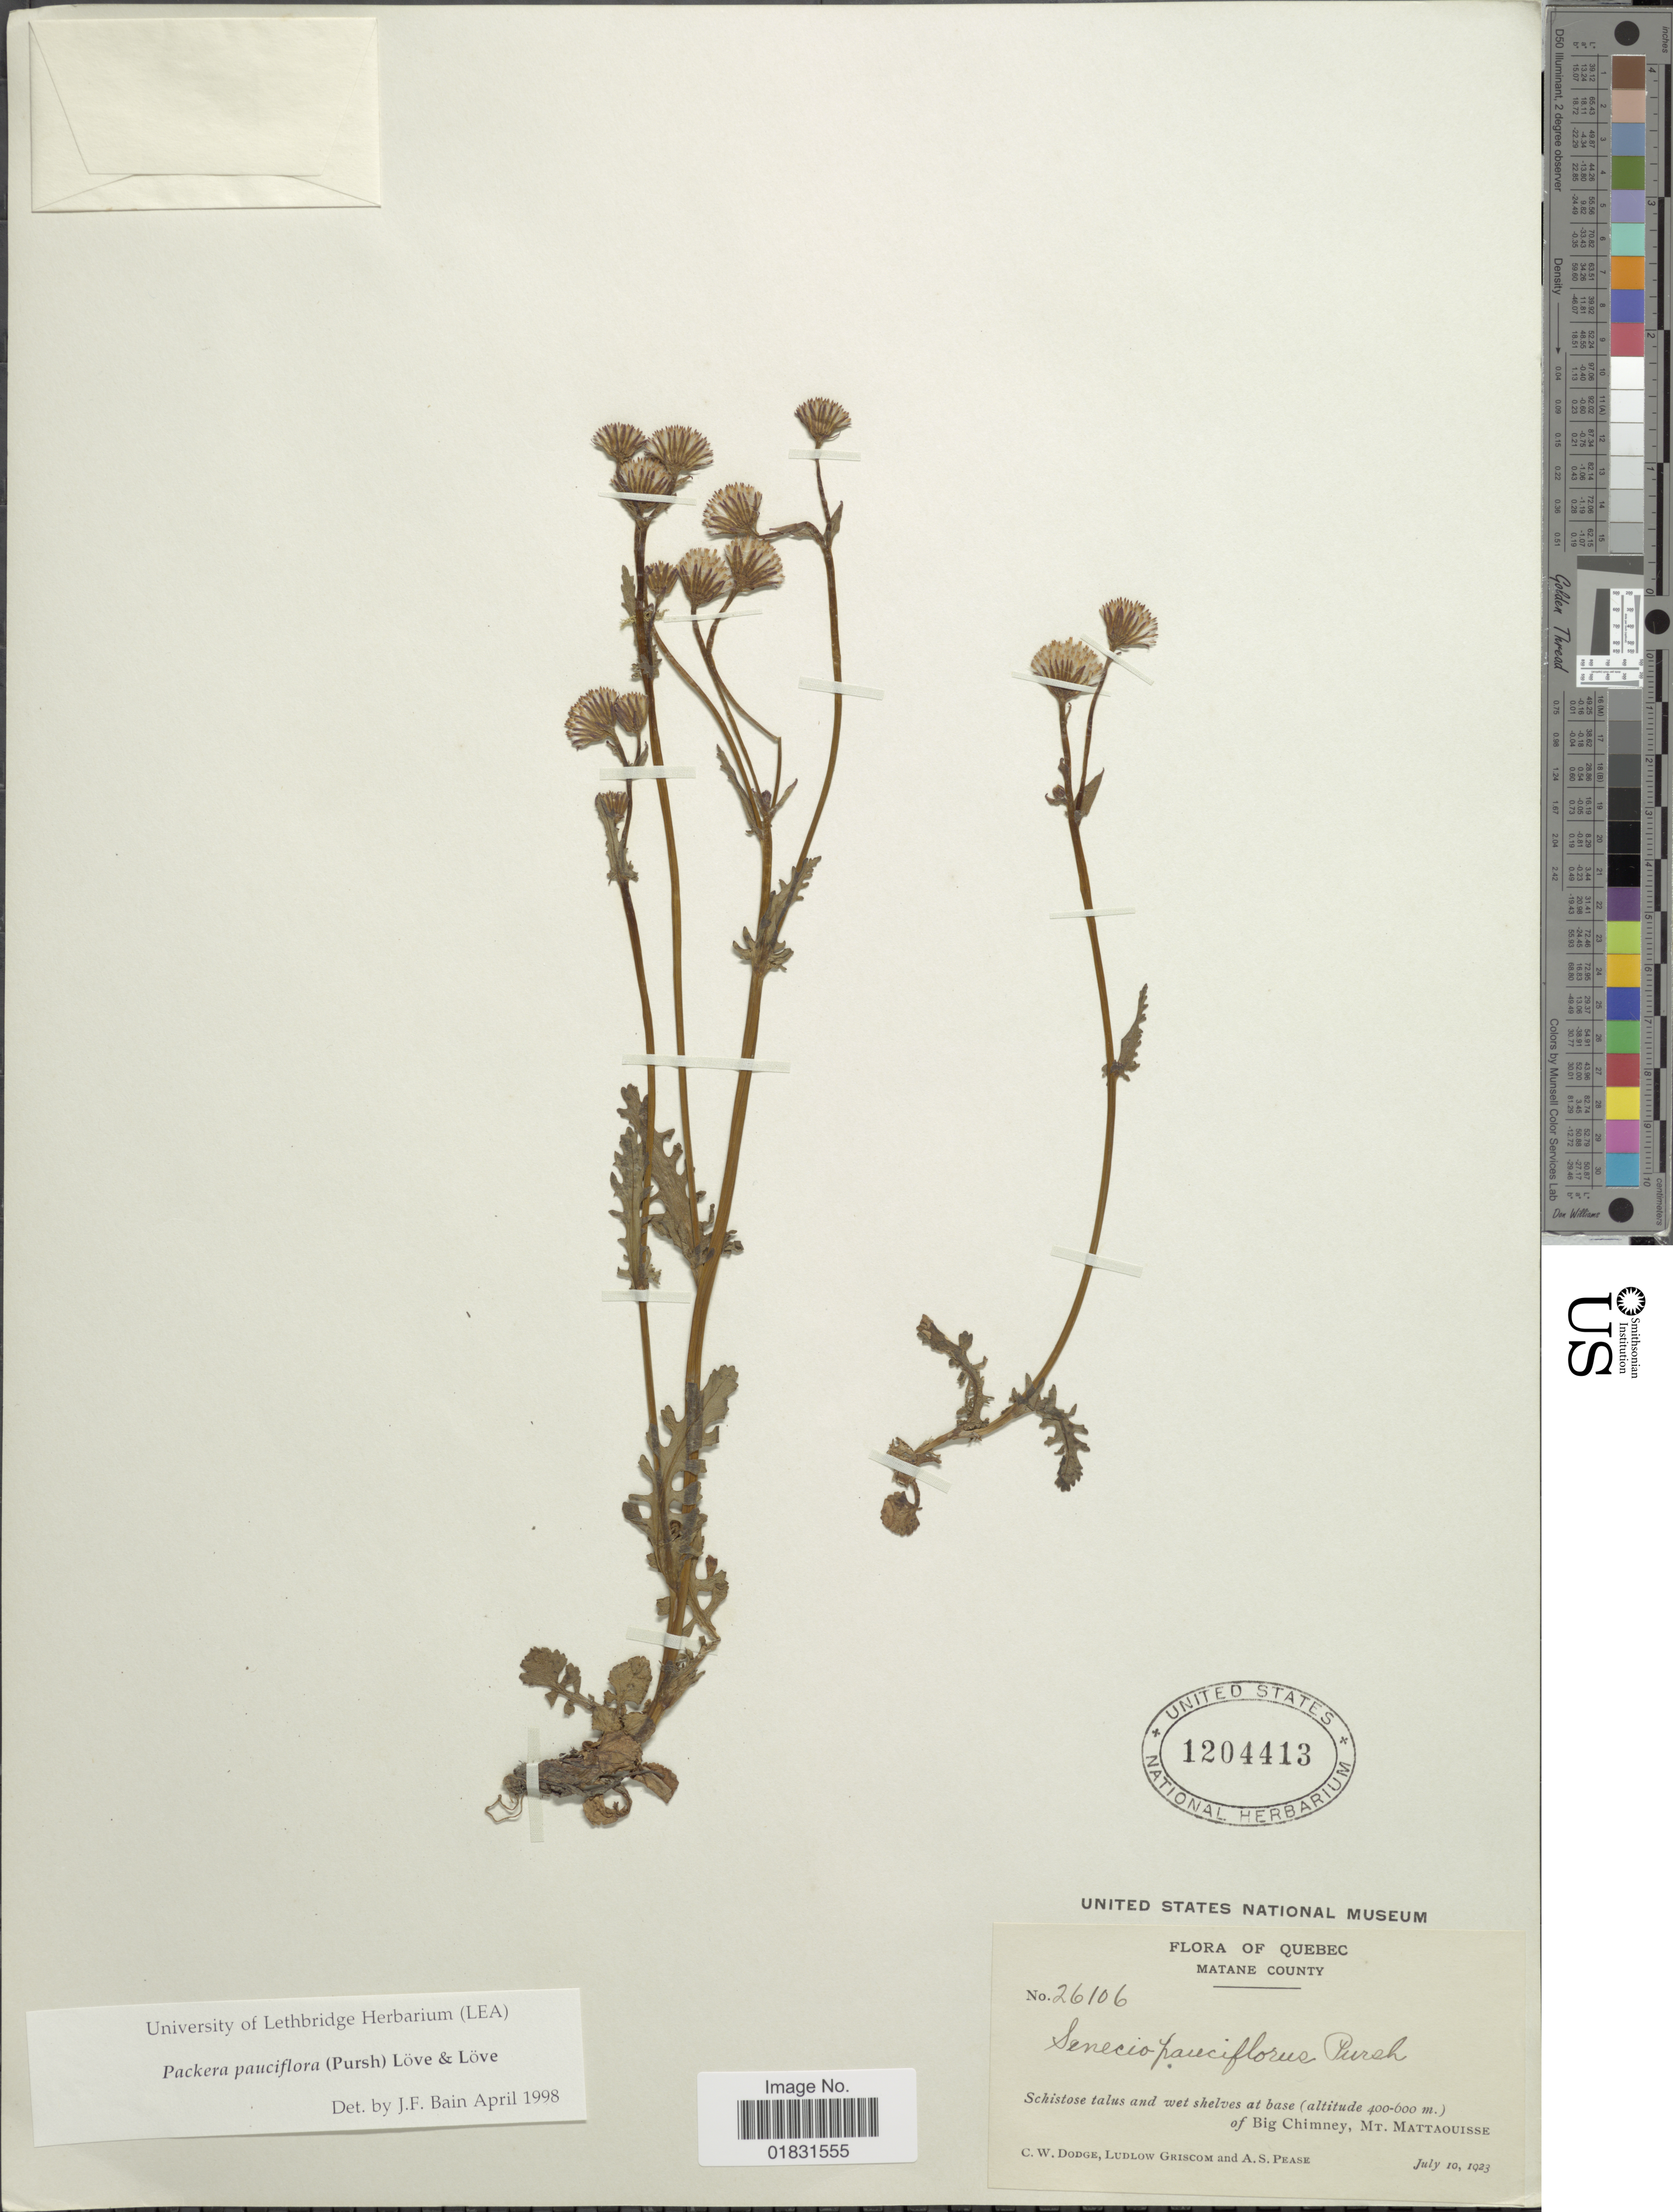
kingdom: Plantae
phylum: Tracheophyta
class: Magnoliopsida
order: Asterales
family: Asteraceae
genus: Packera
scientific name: Packera pauciflora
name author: (Pursh) W.A. Weber & Á. Löve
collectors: C. Dodge, L. Griscom & A. S. Pease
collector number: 26106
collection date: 1923-07-10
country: Canada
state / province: Quebec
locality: Matane County, Schistose talus and wet shelves at base of Big Chimney, Mt Mattaouisse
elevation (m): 400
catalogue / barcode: US 1204413